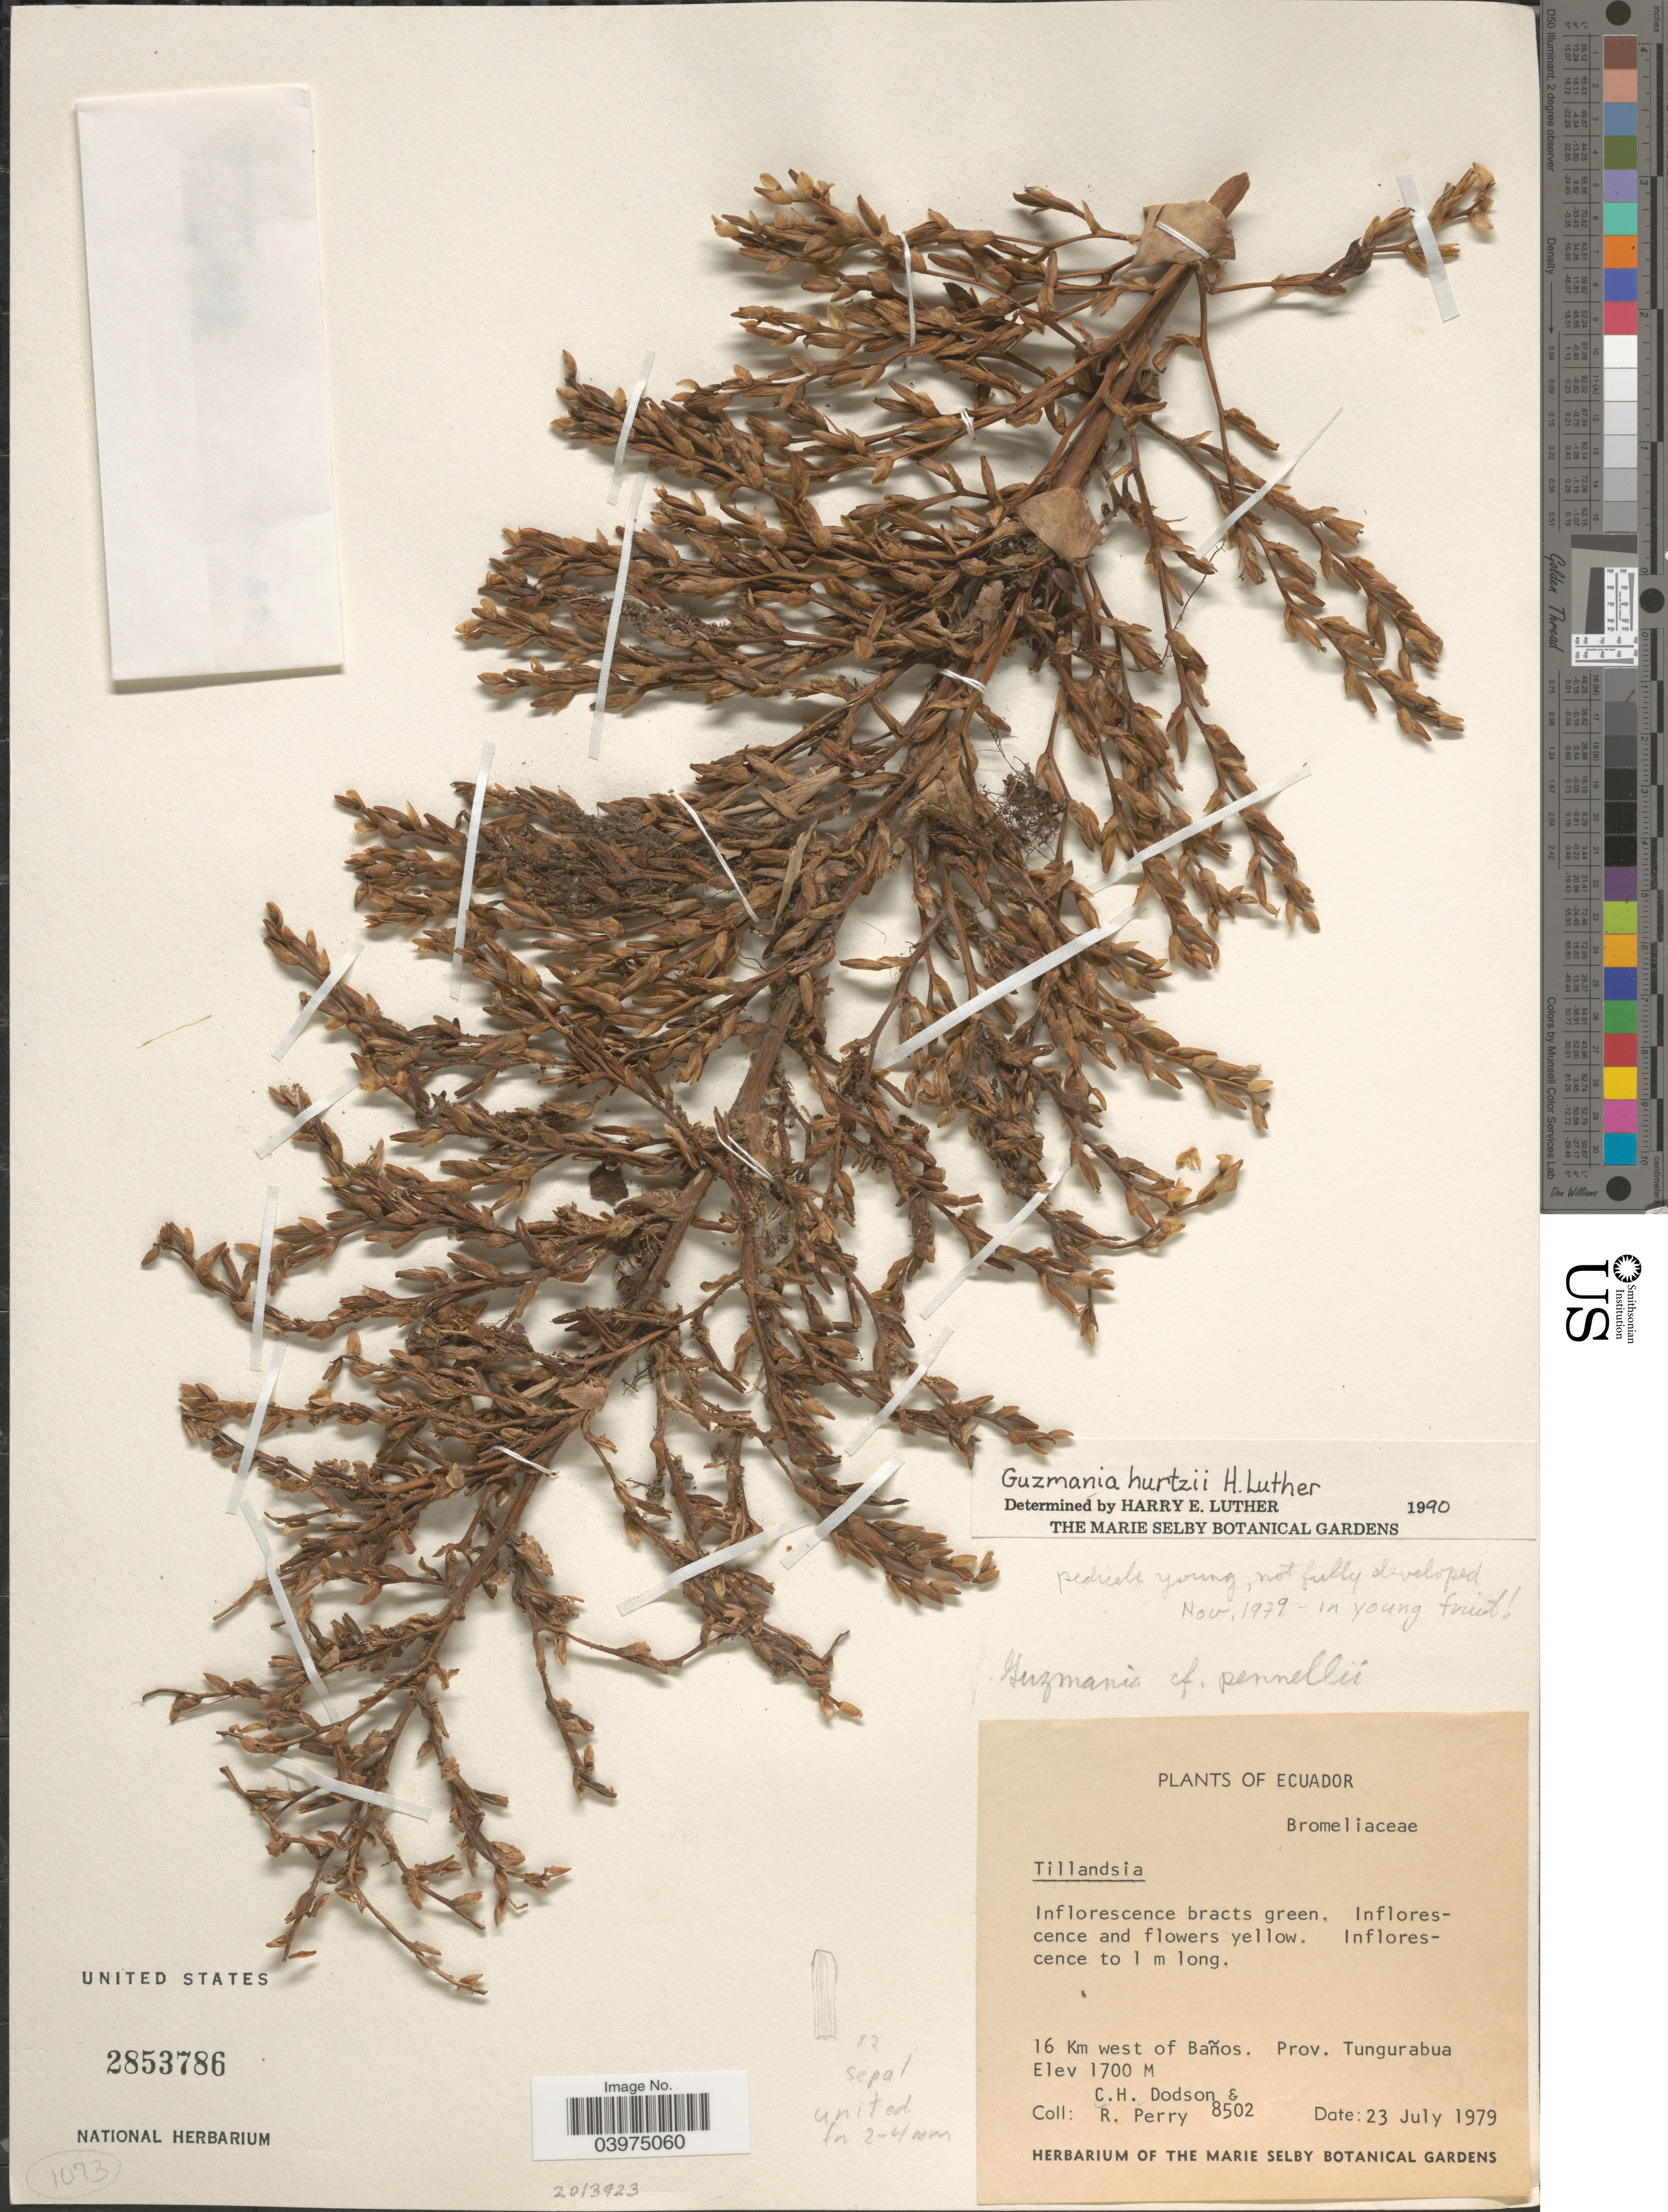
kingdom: Plantae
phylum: Tracheophyta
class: Liliopsida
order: Poales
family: Bromeliaceae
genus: Tillandsia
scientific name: Tillandsia sp.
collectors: C. H. Dodson & R. Perry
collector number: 8502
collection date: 1979-07-23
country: Ecuador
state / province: Tungurahua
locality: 16 Km west of Baños.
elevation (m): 1700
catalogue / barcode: US 2853786